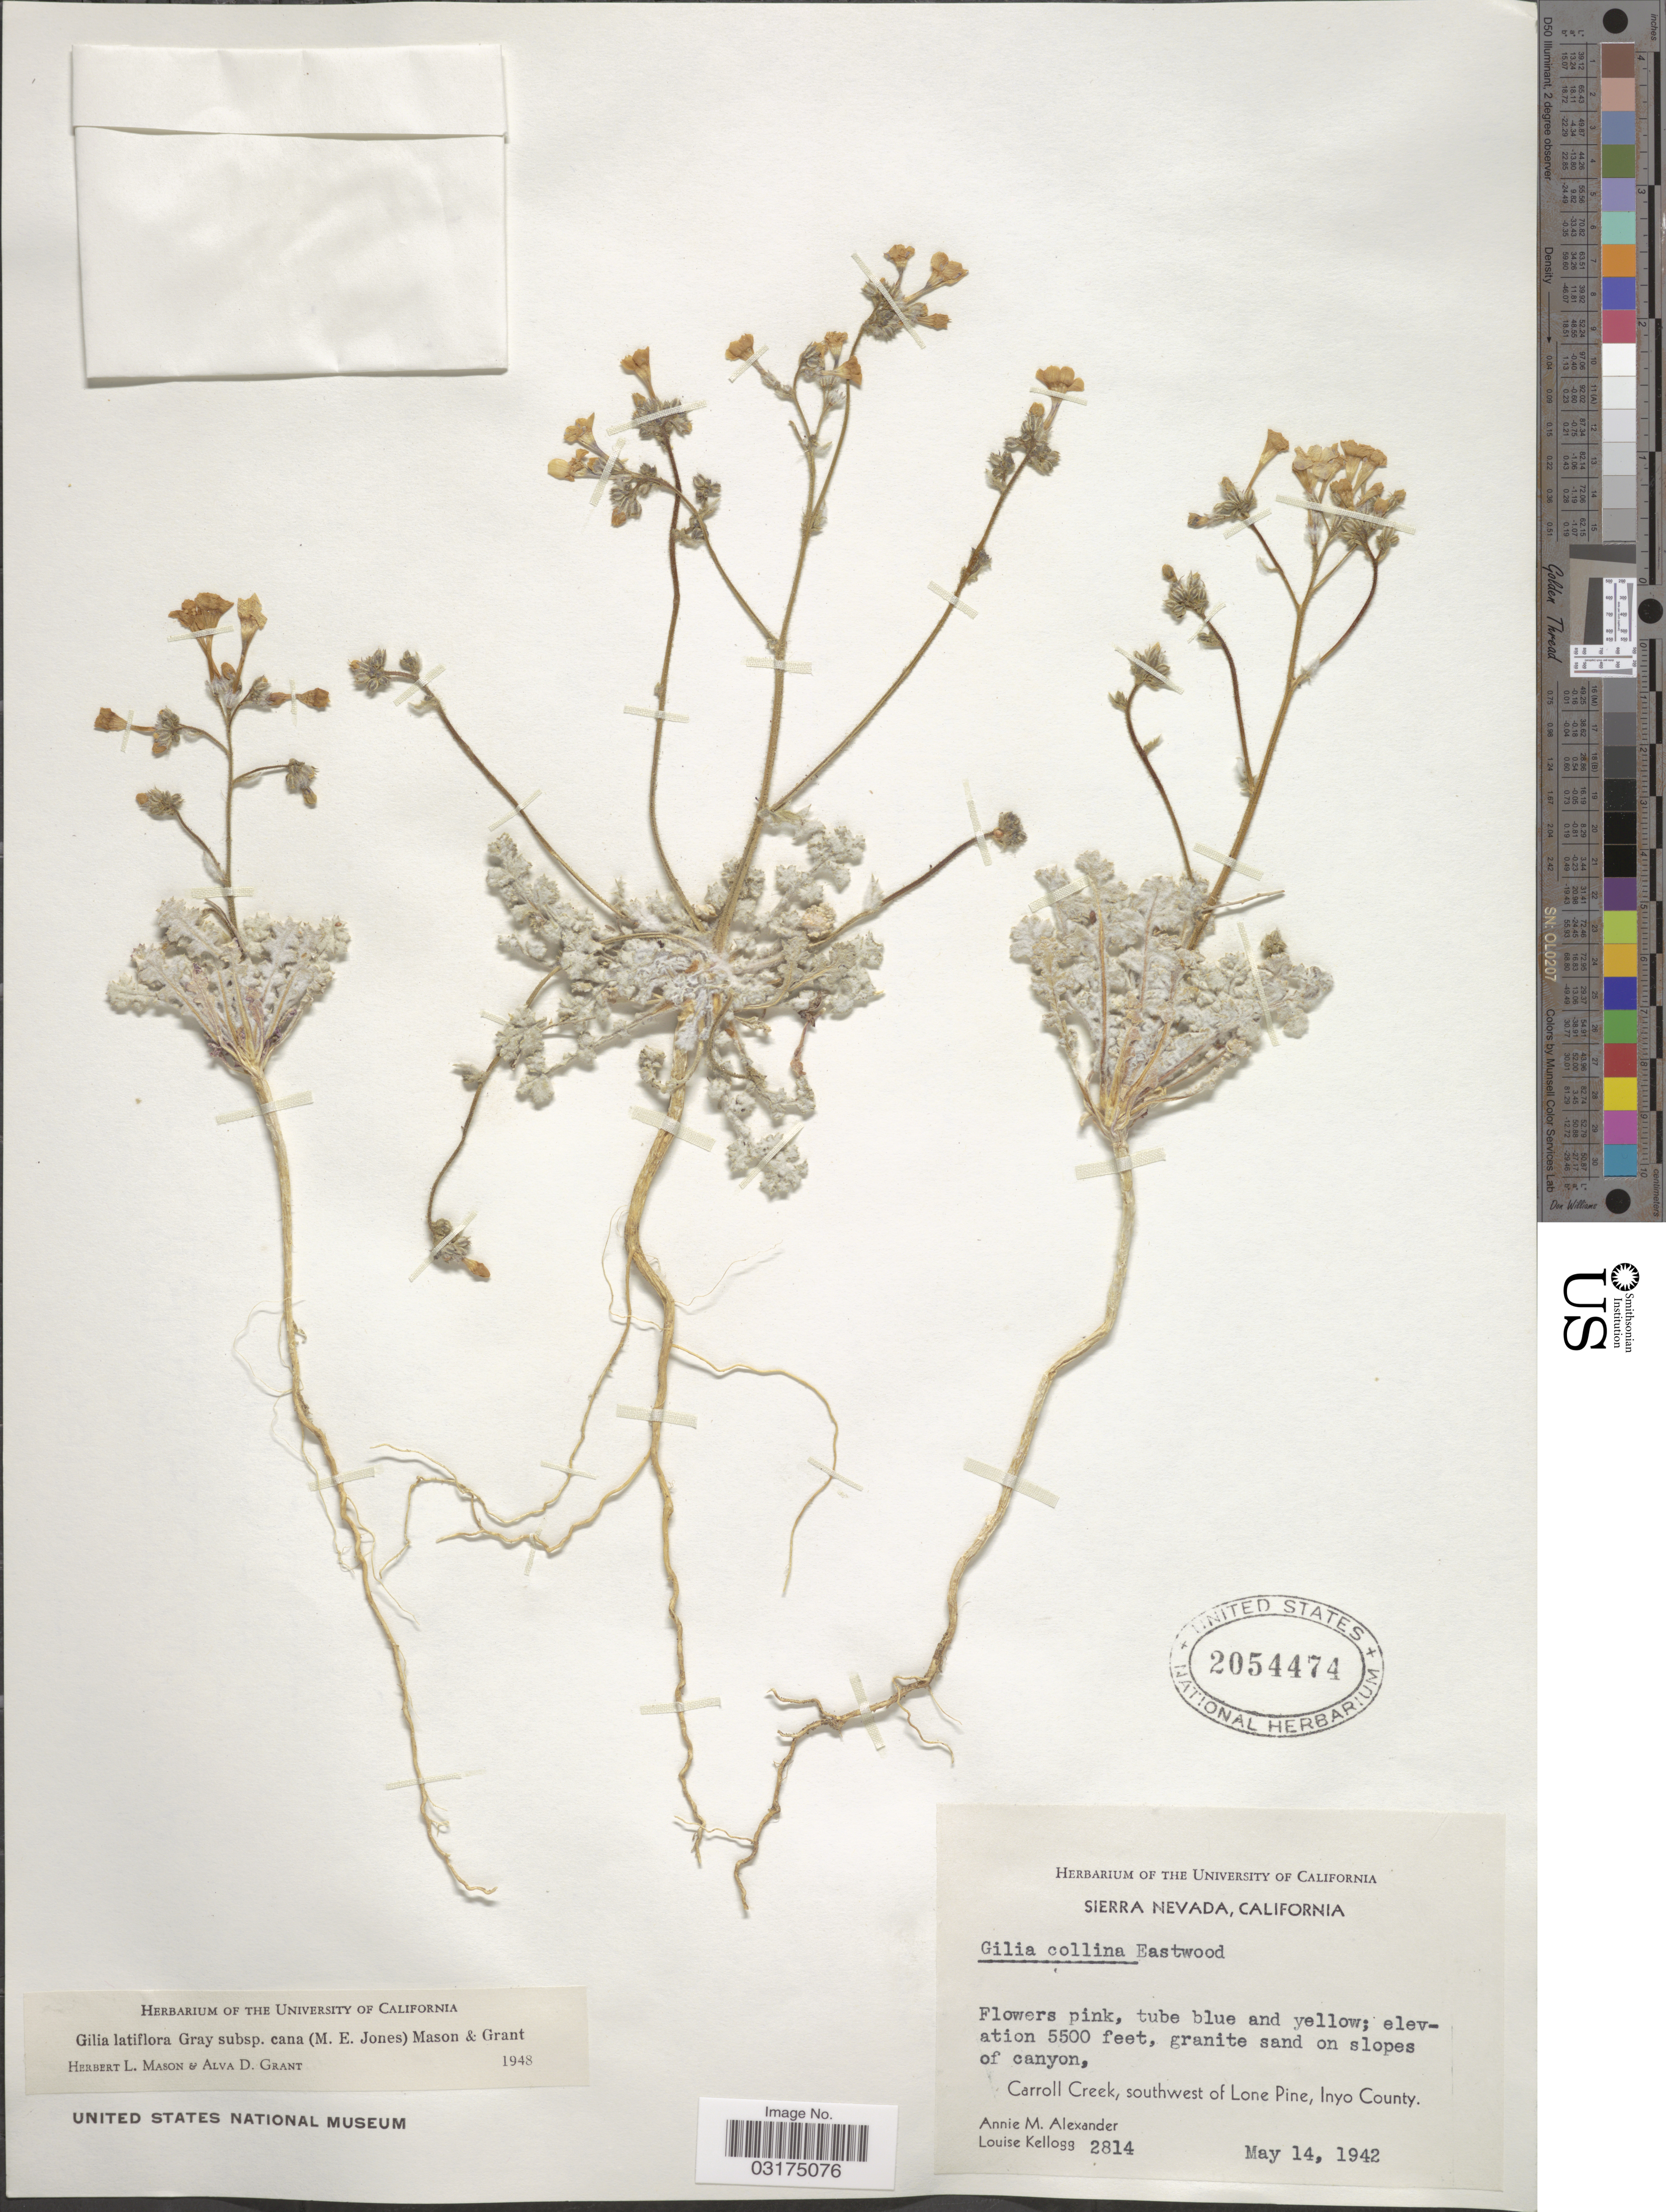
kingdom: Plantae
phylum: Tracheophyta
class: Magnoliopsida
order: Ericales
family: Polemoniaceae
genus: Gilia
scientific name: Gilia cana subsp. cana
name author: (M.E. Jones) A. Heller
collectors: A. M. Alexander & L. Kellogg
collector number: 2814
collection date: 1942-05-14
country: United States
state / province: California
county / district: Inyo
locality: Sierra Nevada, granite sand on slopes of canyon, Carroll Creek, southwest of Lone Pine, Inyo County.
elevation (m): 1676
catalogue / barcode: US 2054474